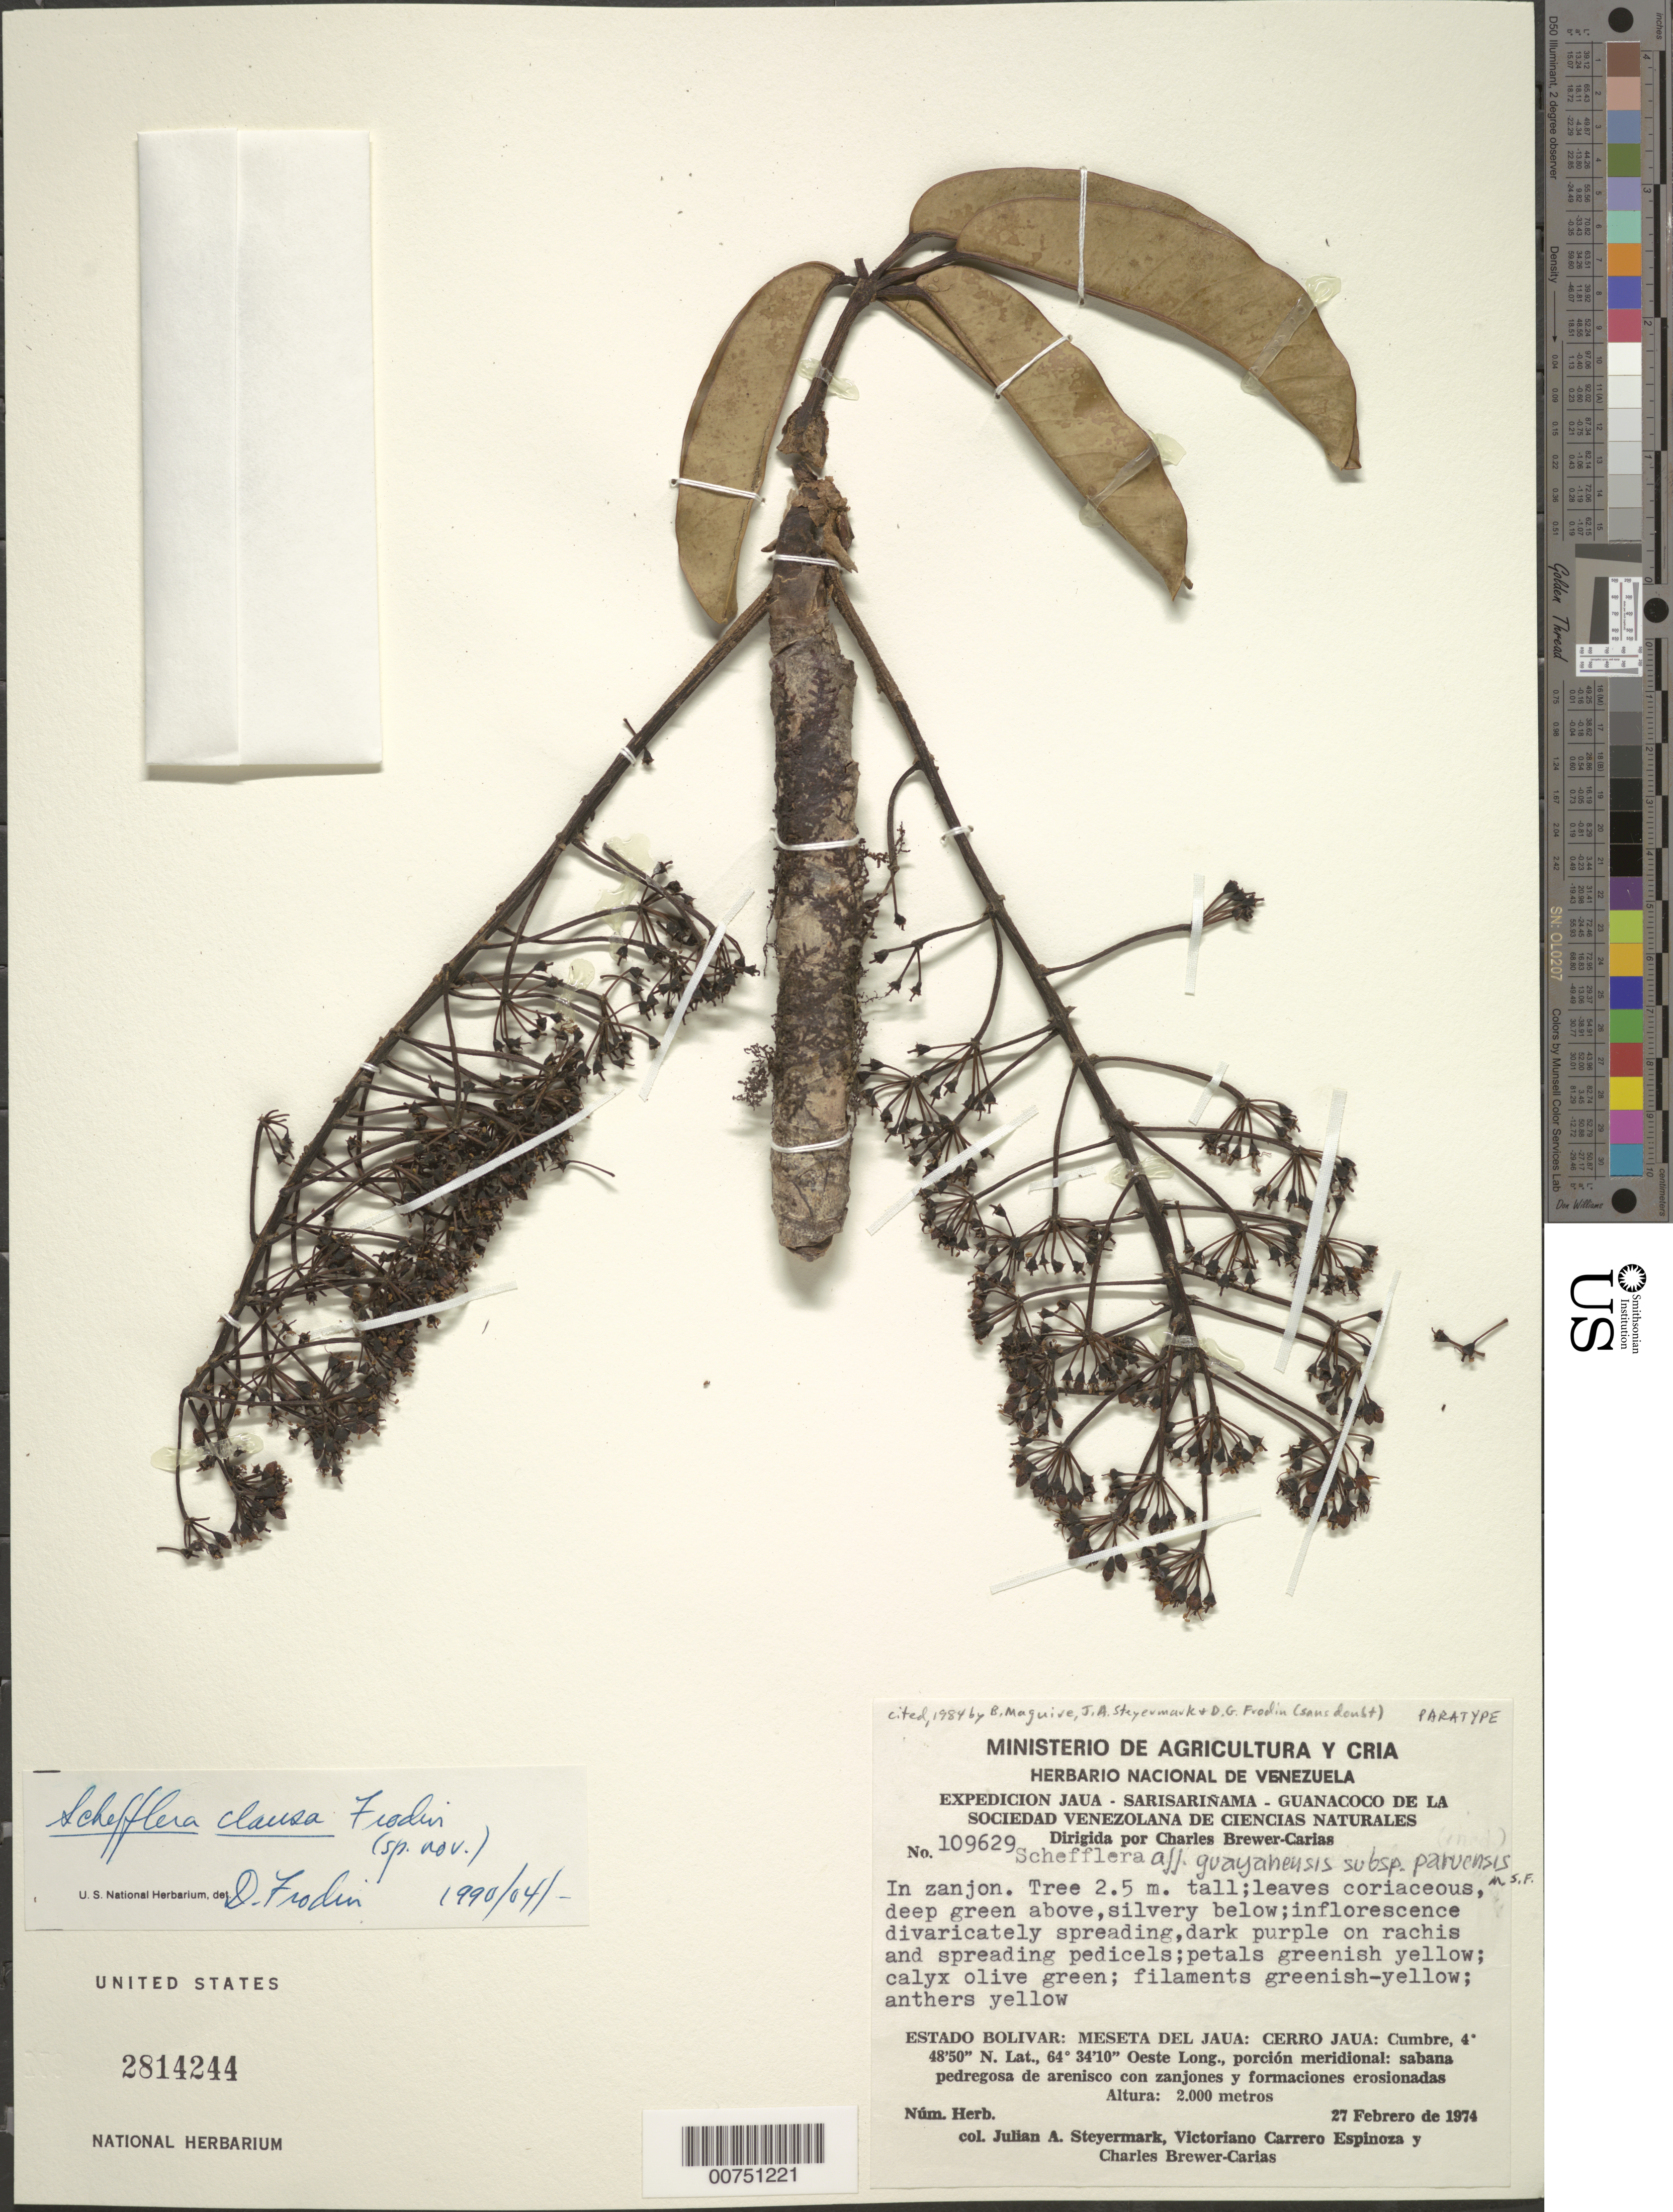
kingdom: Plantae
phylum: Tracheophyta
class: Magnoliopsida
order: Apiales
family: Araliaceae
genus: Schefflera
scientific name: Schefflera clausa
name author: Frodin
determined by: Frodin, D. G.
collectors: J. Steyermark, V. Carreño E. & C. Brewer-Carias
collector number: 109629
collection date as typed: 27-Feb-74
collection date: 1974-02-27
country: Venezuela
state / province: Bolívar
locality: Meseta del Jaua: Cerro Jaua, cumbre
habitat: Zanjon. Sabana pedregosa de arenisca con zajones y formaciones erosionadas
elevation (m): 2000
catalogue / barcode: US 2814244